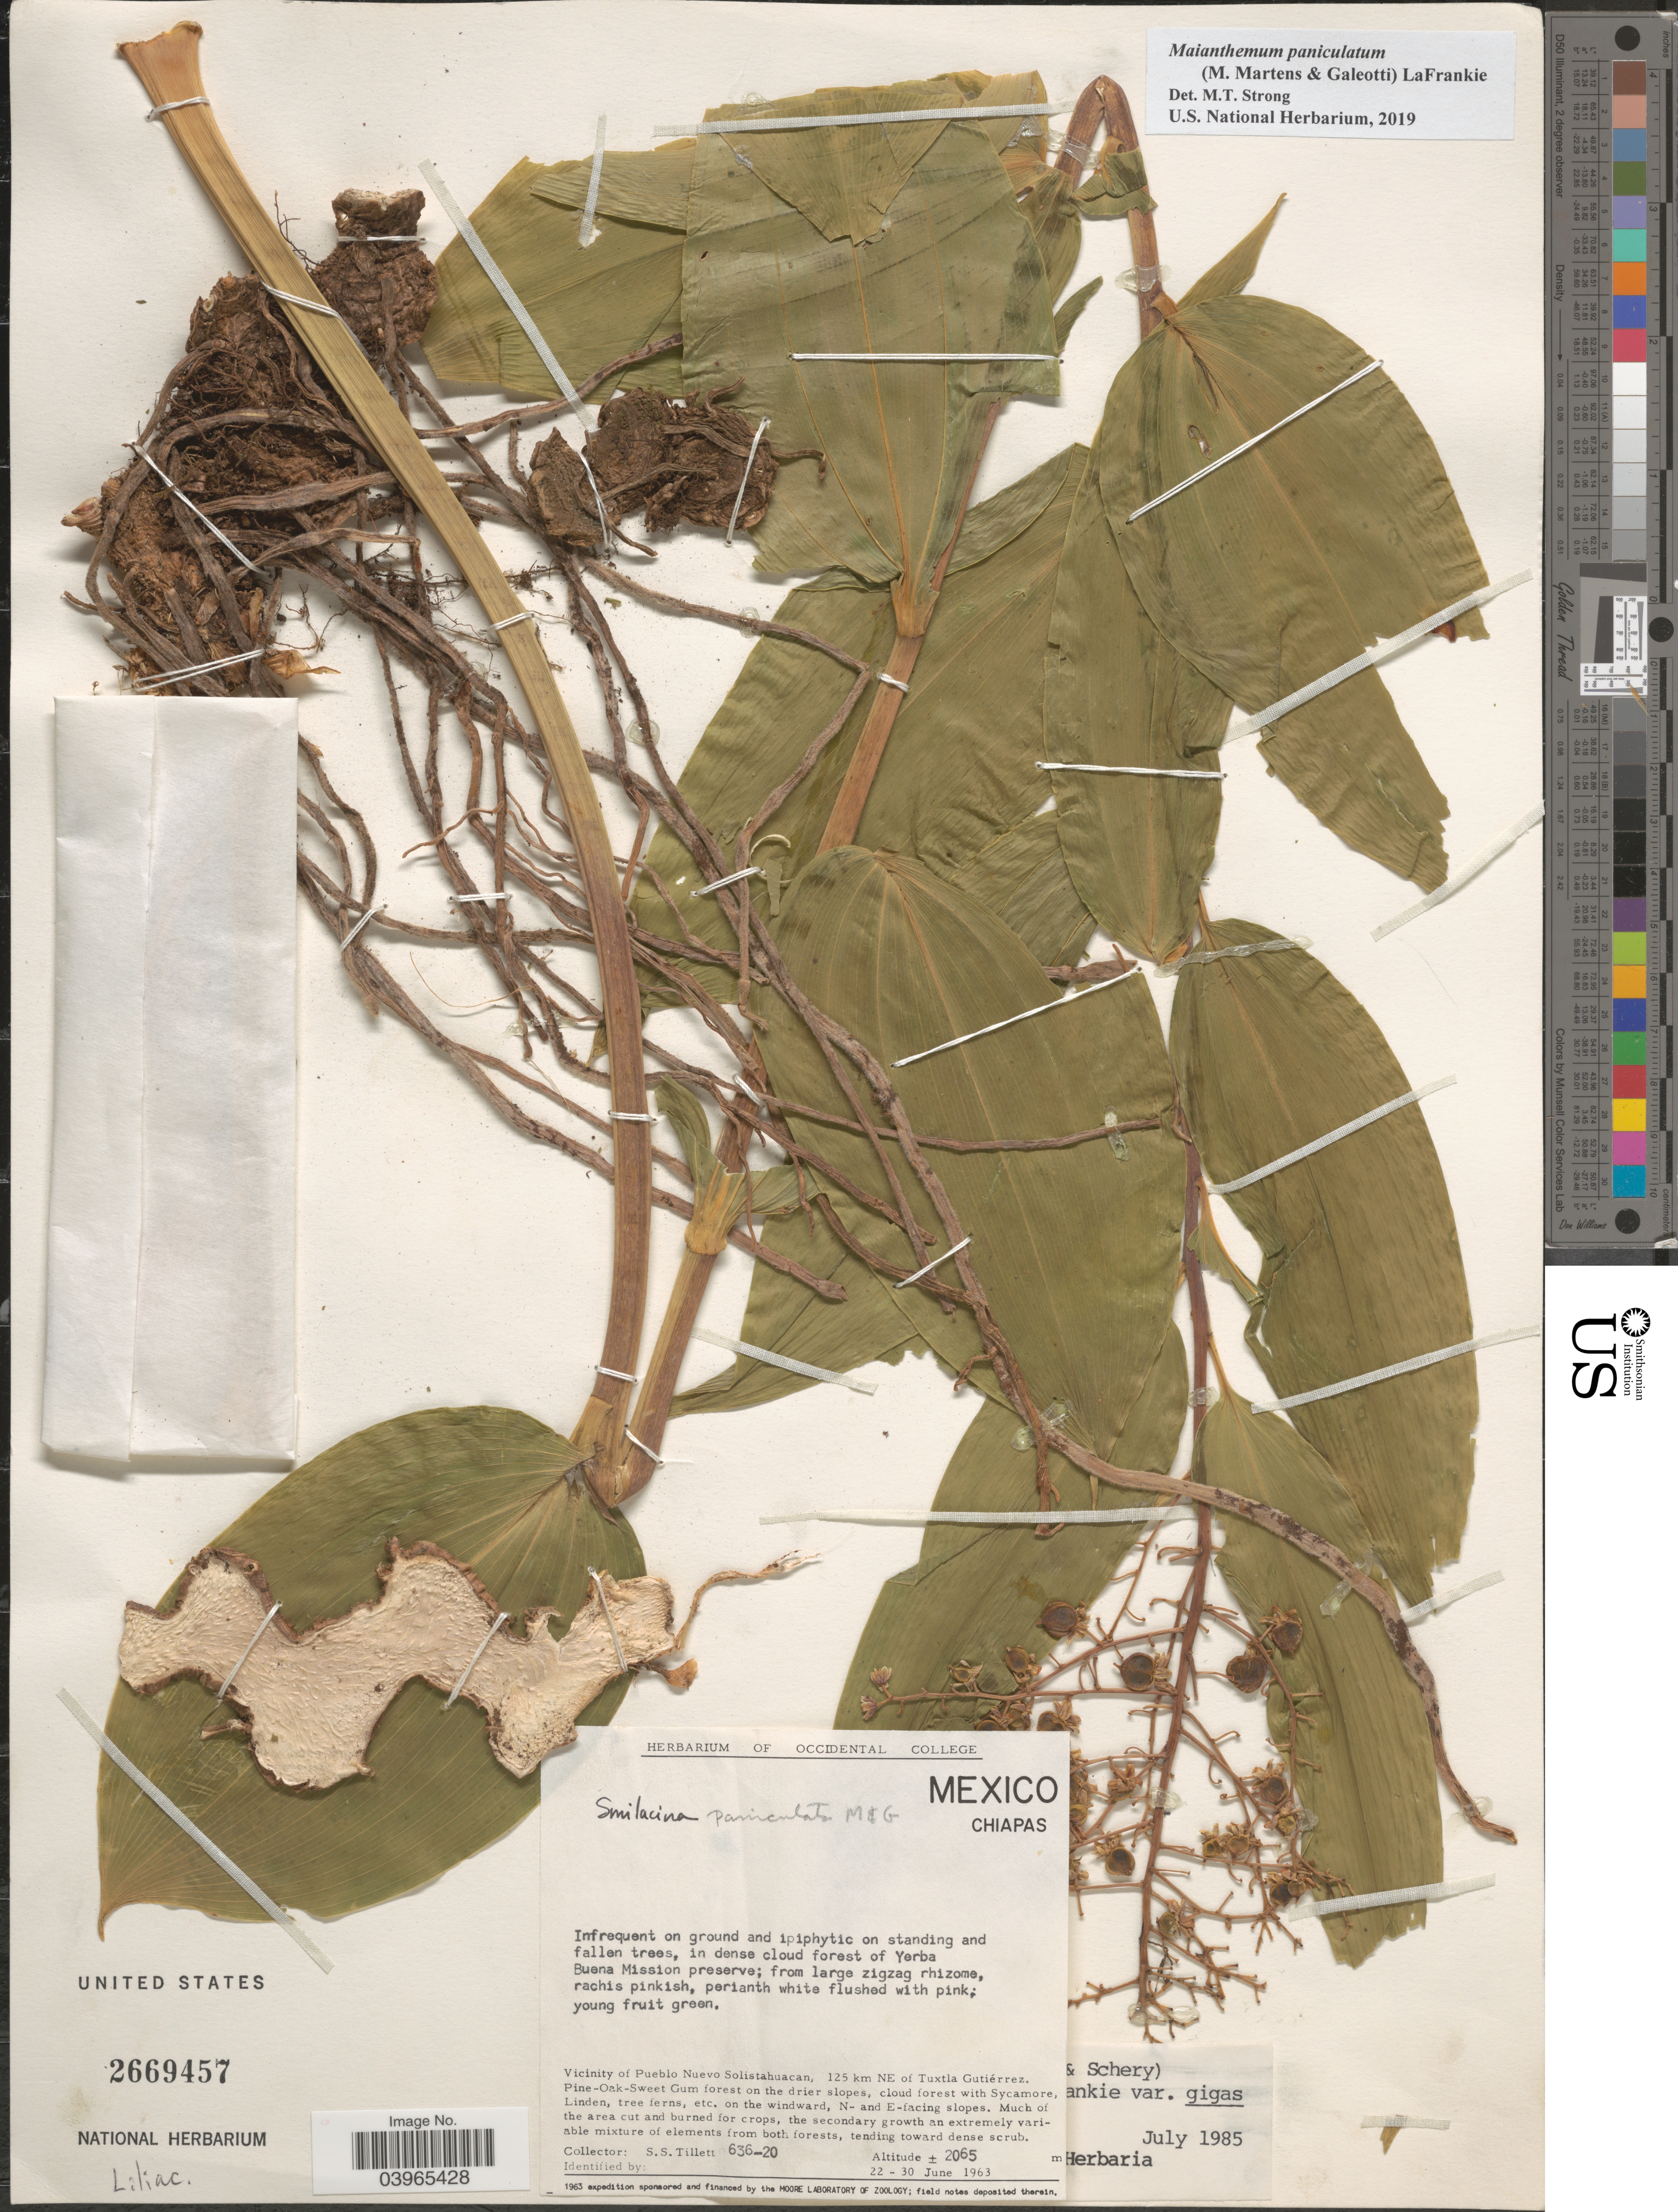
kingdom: Plantae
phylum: Tracheophyta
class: Liliopsida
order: Asparagales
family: Asparagaceae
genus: Maianthemum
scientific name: Maianthemum paniculatum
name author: (M. Martens & Galeotti) LaFrankie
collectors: S. S. Tillett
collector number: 636-20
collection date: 1963-06-22/1963-06-30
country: Mexico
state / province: Chiapas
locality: In dense cloud forest of Yerba Buena Mission preserve. Vicinity of Pueblo Nuevo Solistahuacan, 125 km NE of Tuxtla Gutiérrez. Pine-Oak-Sweet Gum forest on the drier slopes, on the windward, N- and E-facing slopes.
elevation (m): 2065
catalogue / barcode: US 2669457